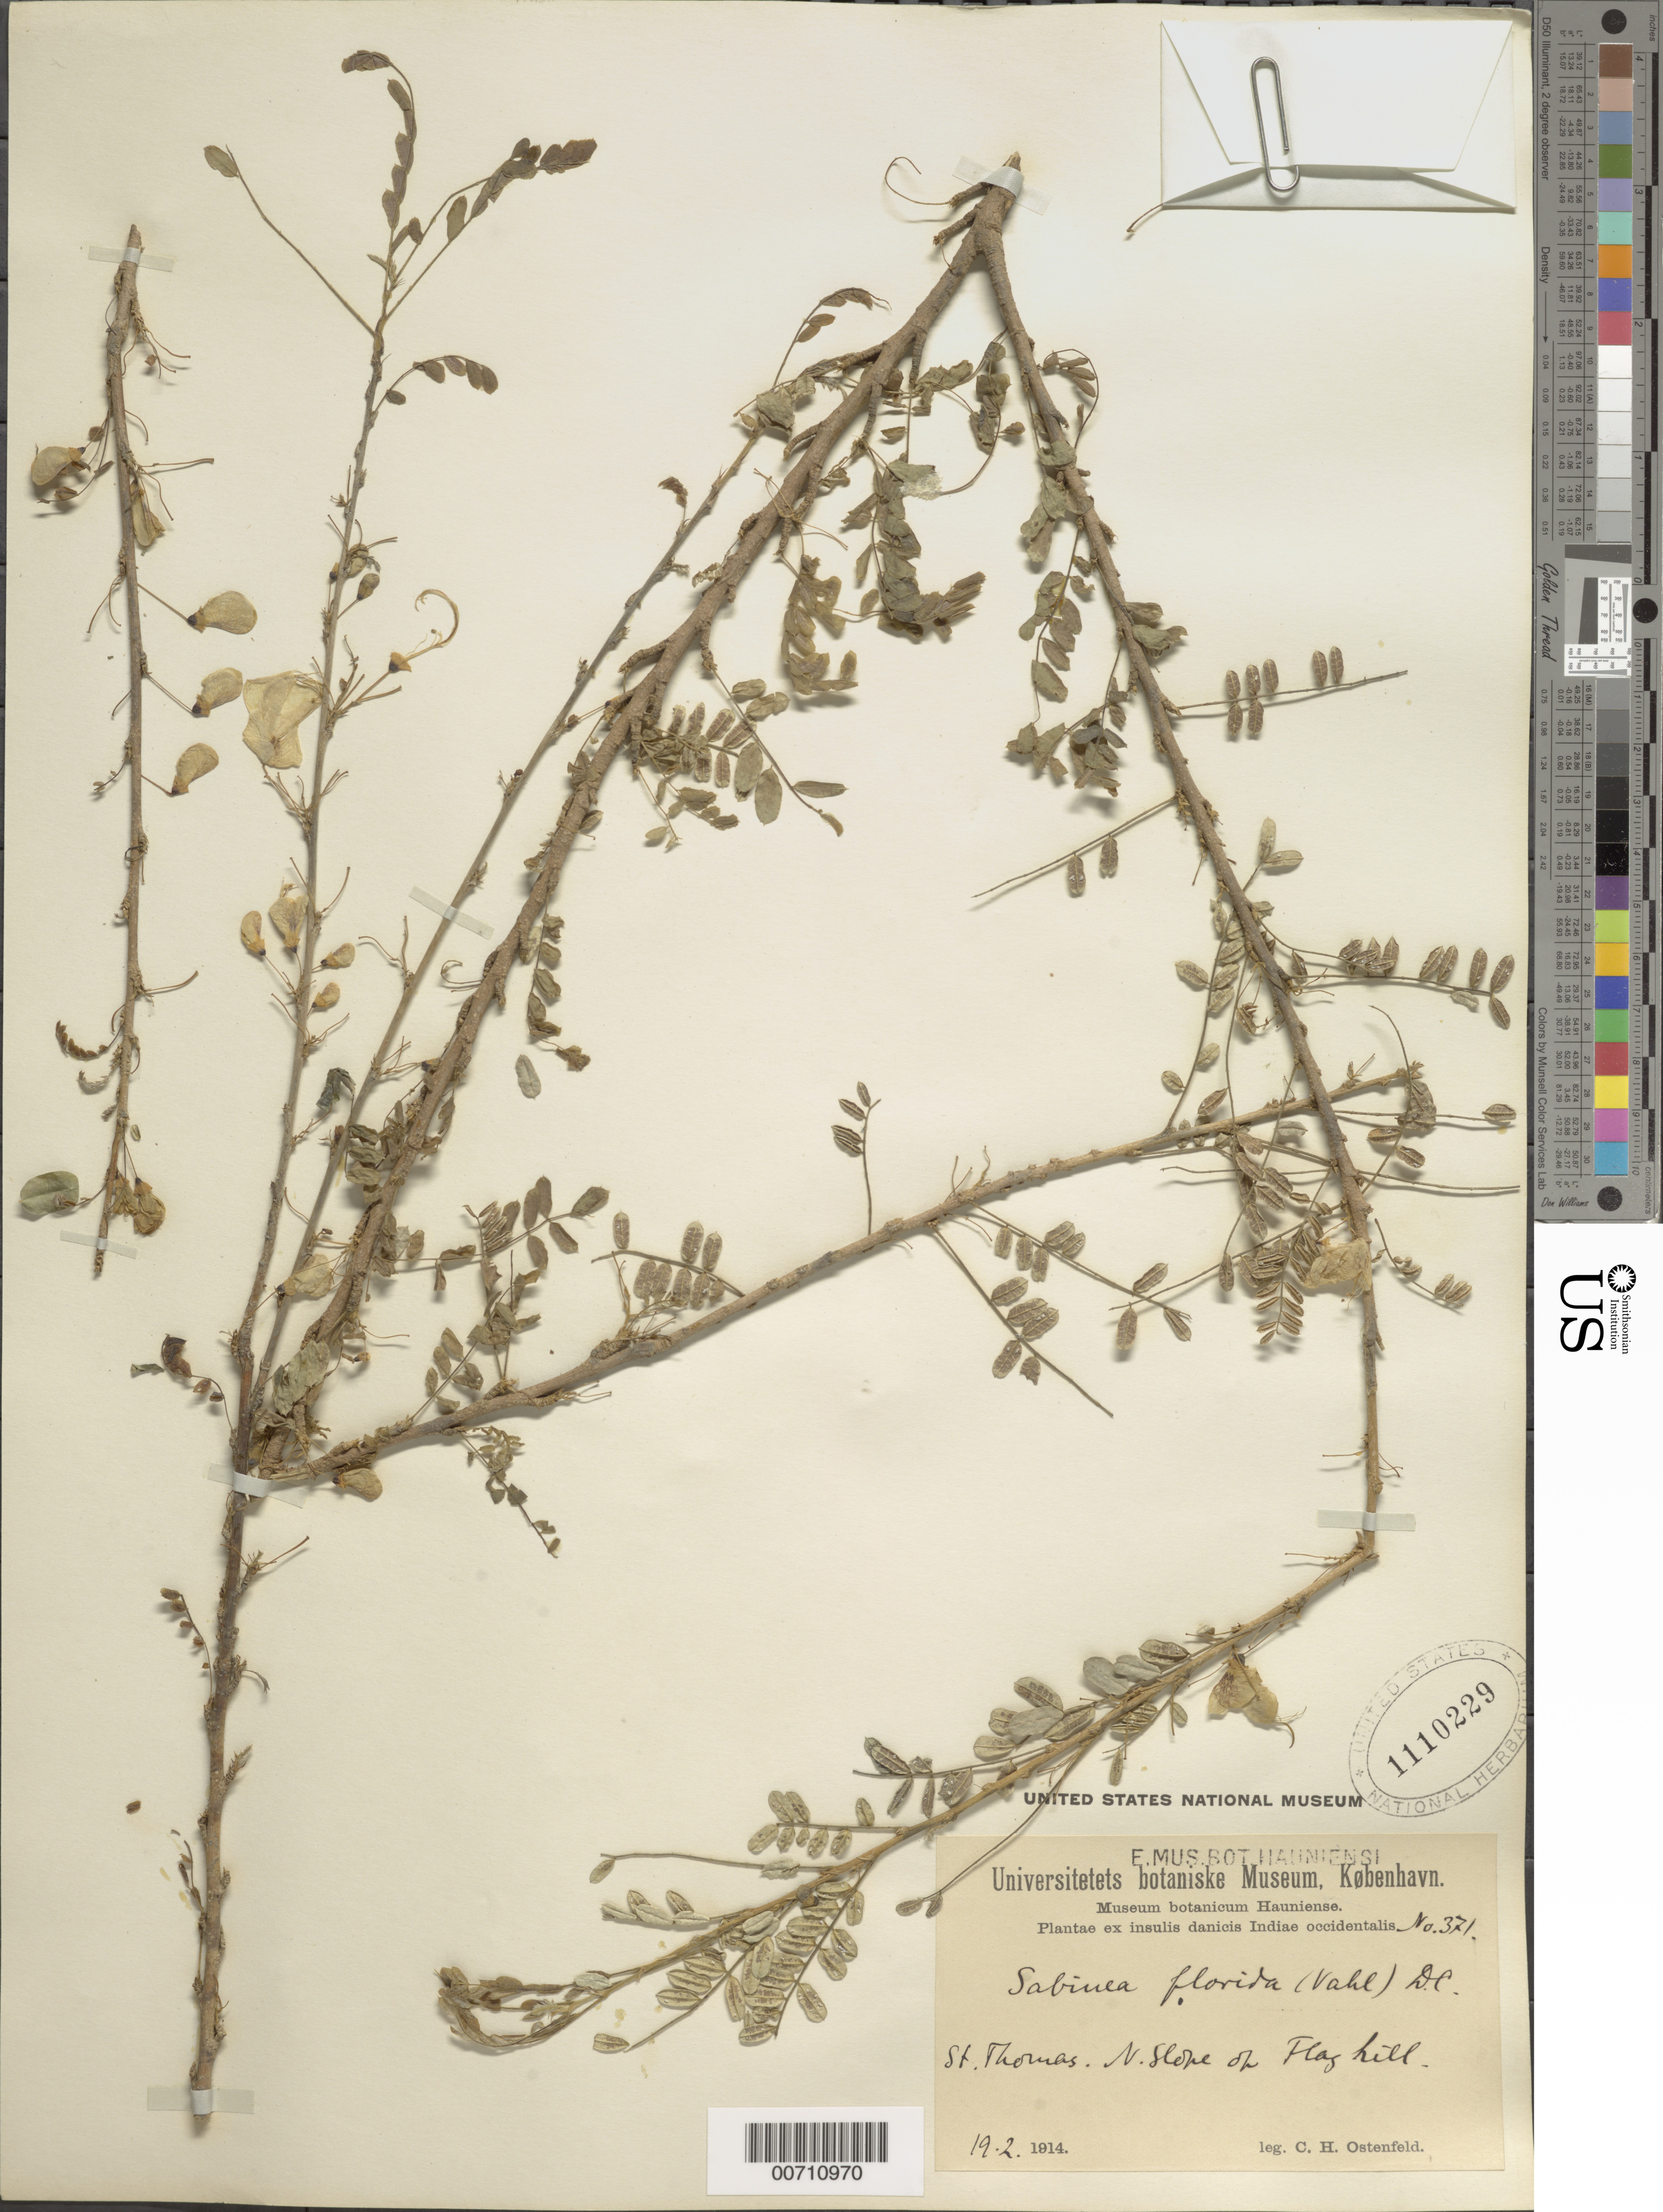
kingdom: Plantae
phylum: Tracheophyta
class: Magnoliopsida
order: Fabales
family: Fabaceae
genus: Poitea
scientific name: Poitea florida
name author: (Vahl) Lavin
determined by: Strong, Mark T., (BOT), Smithsonian Institution - National Museum of Natural History (UNITED STATES)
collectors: C. E. H. Ostenfeld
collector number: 371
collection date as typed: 19 Feb 1914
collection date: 1914-02-19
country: U.S. Virgin Islands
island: St. Thomas Island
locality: Flag Hill, N slope of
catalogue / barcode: US 1110229